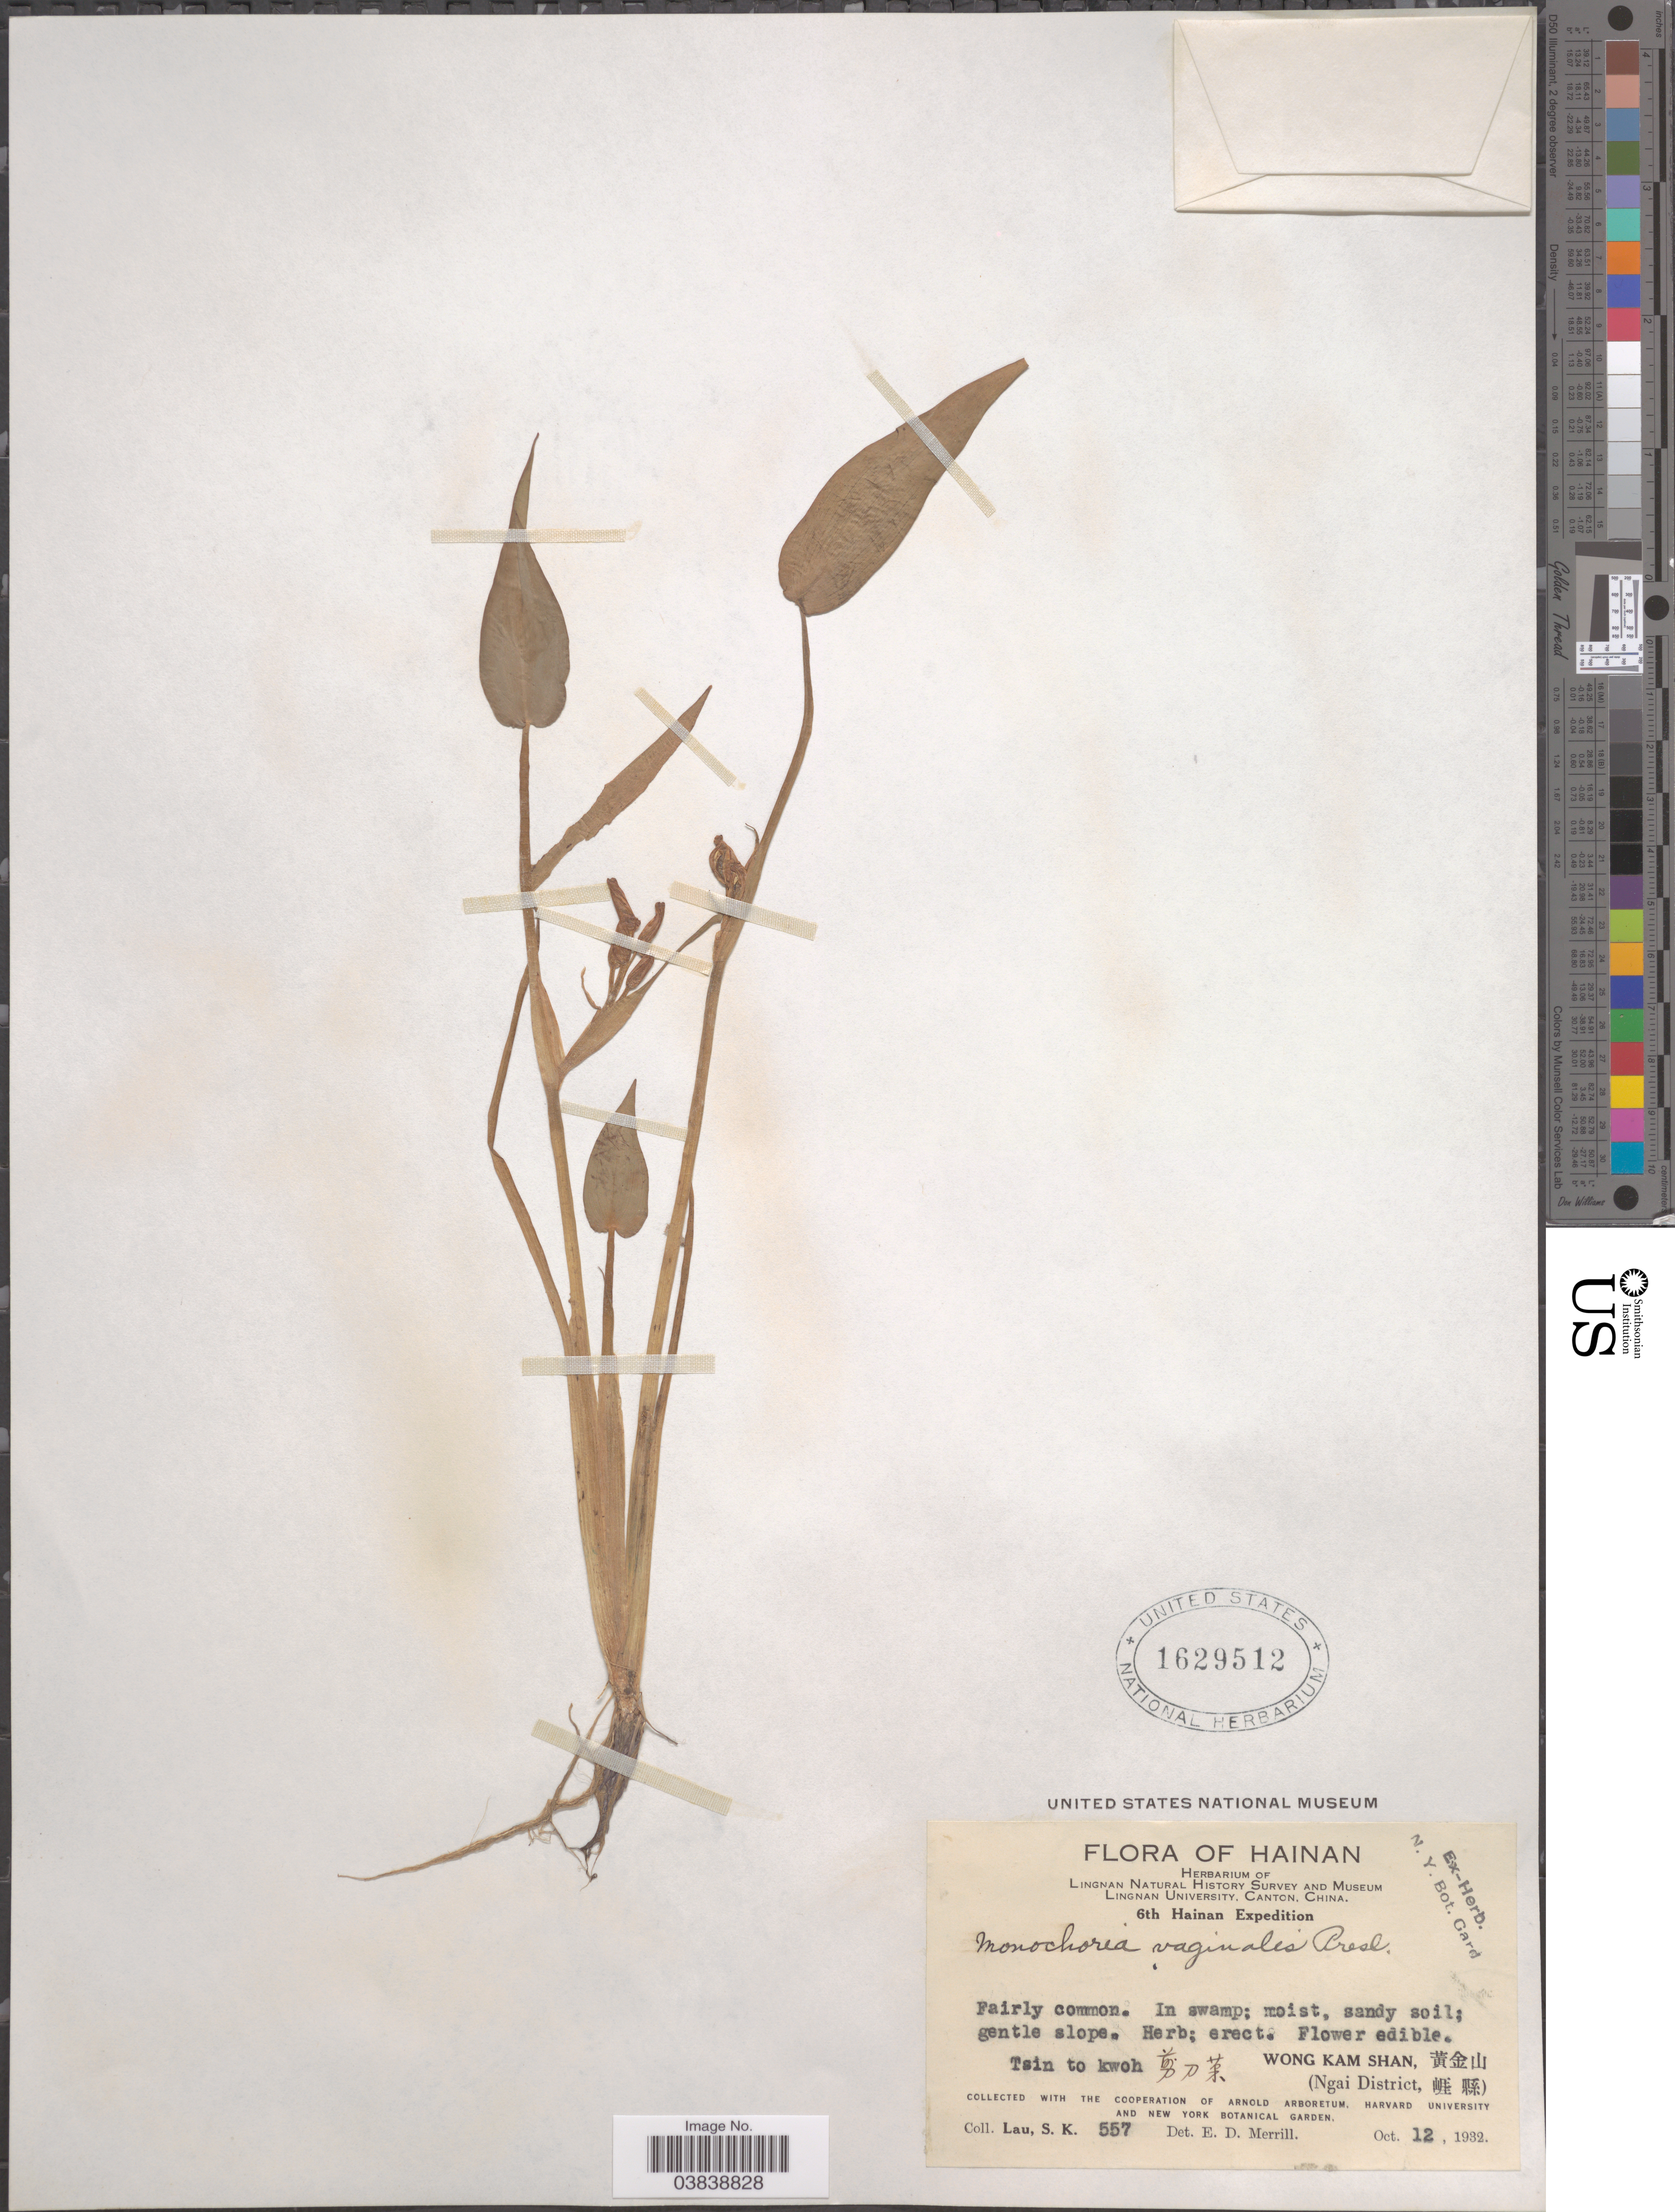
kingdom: Plantae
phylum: Tracheophyta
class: Liliopsida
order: Commelinales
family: Pontederiaceae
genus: Monochoria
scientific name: Monochoria vaginalis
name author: (Burm. f.) C. Presl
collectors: S. K. Lau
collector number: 557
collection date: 1932-10-12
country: China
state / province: Hainan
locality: Tsin to kwoh. X. Wong Kam Shan. (Ngai District).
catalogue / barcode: US 1629512